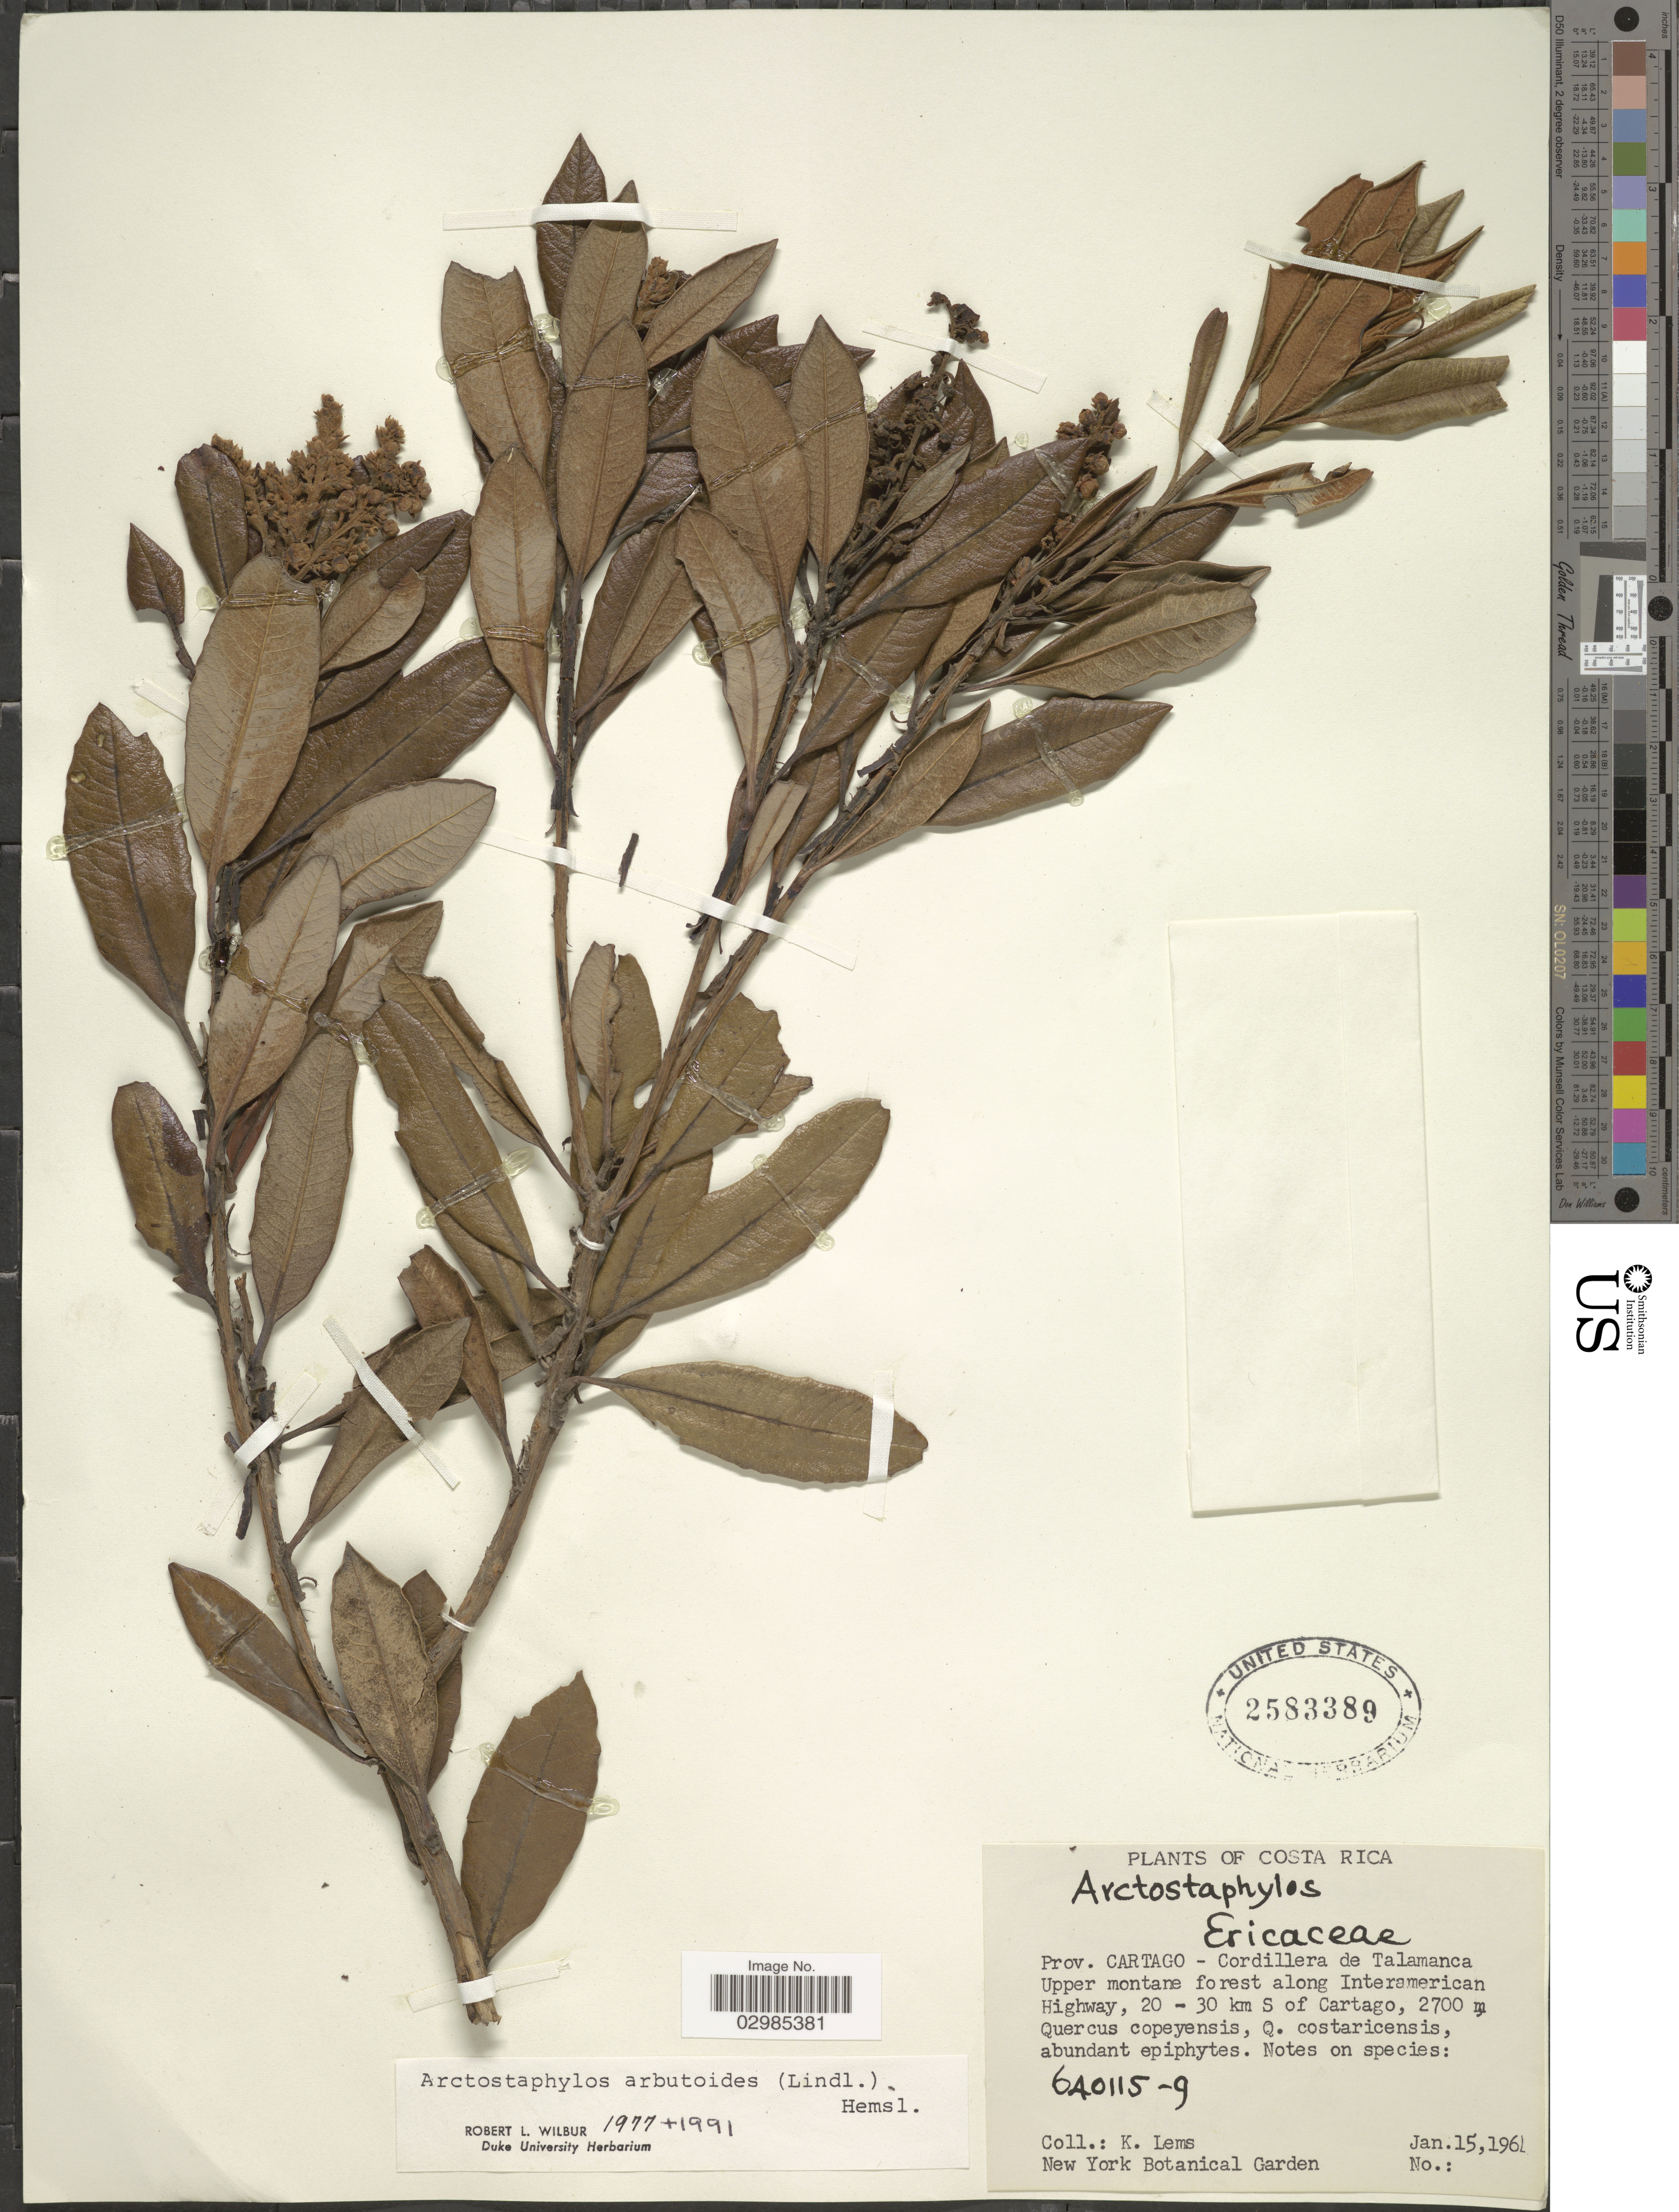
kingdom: Plantae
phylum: Tracheophyta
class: Magnoliopsida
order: Ericales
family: Ericaceae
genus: Arctostaphylos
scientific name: Arctostaphylos arbutoides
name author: (Lindl.) Hemsl.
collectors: K. Lems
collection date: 1964-01-15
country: Costa Rica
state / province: Cartago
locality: Cordillera de Talamanca. Upper montane forest along Interamerican Highway, 20 - 30 km S of Cartago.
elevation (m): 2700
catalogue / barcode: US 2583389